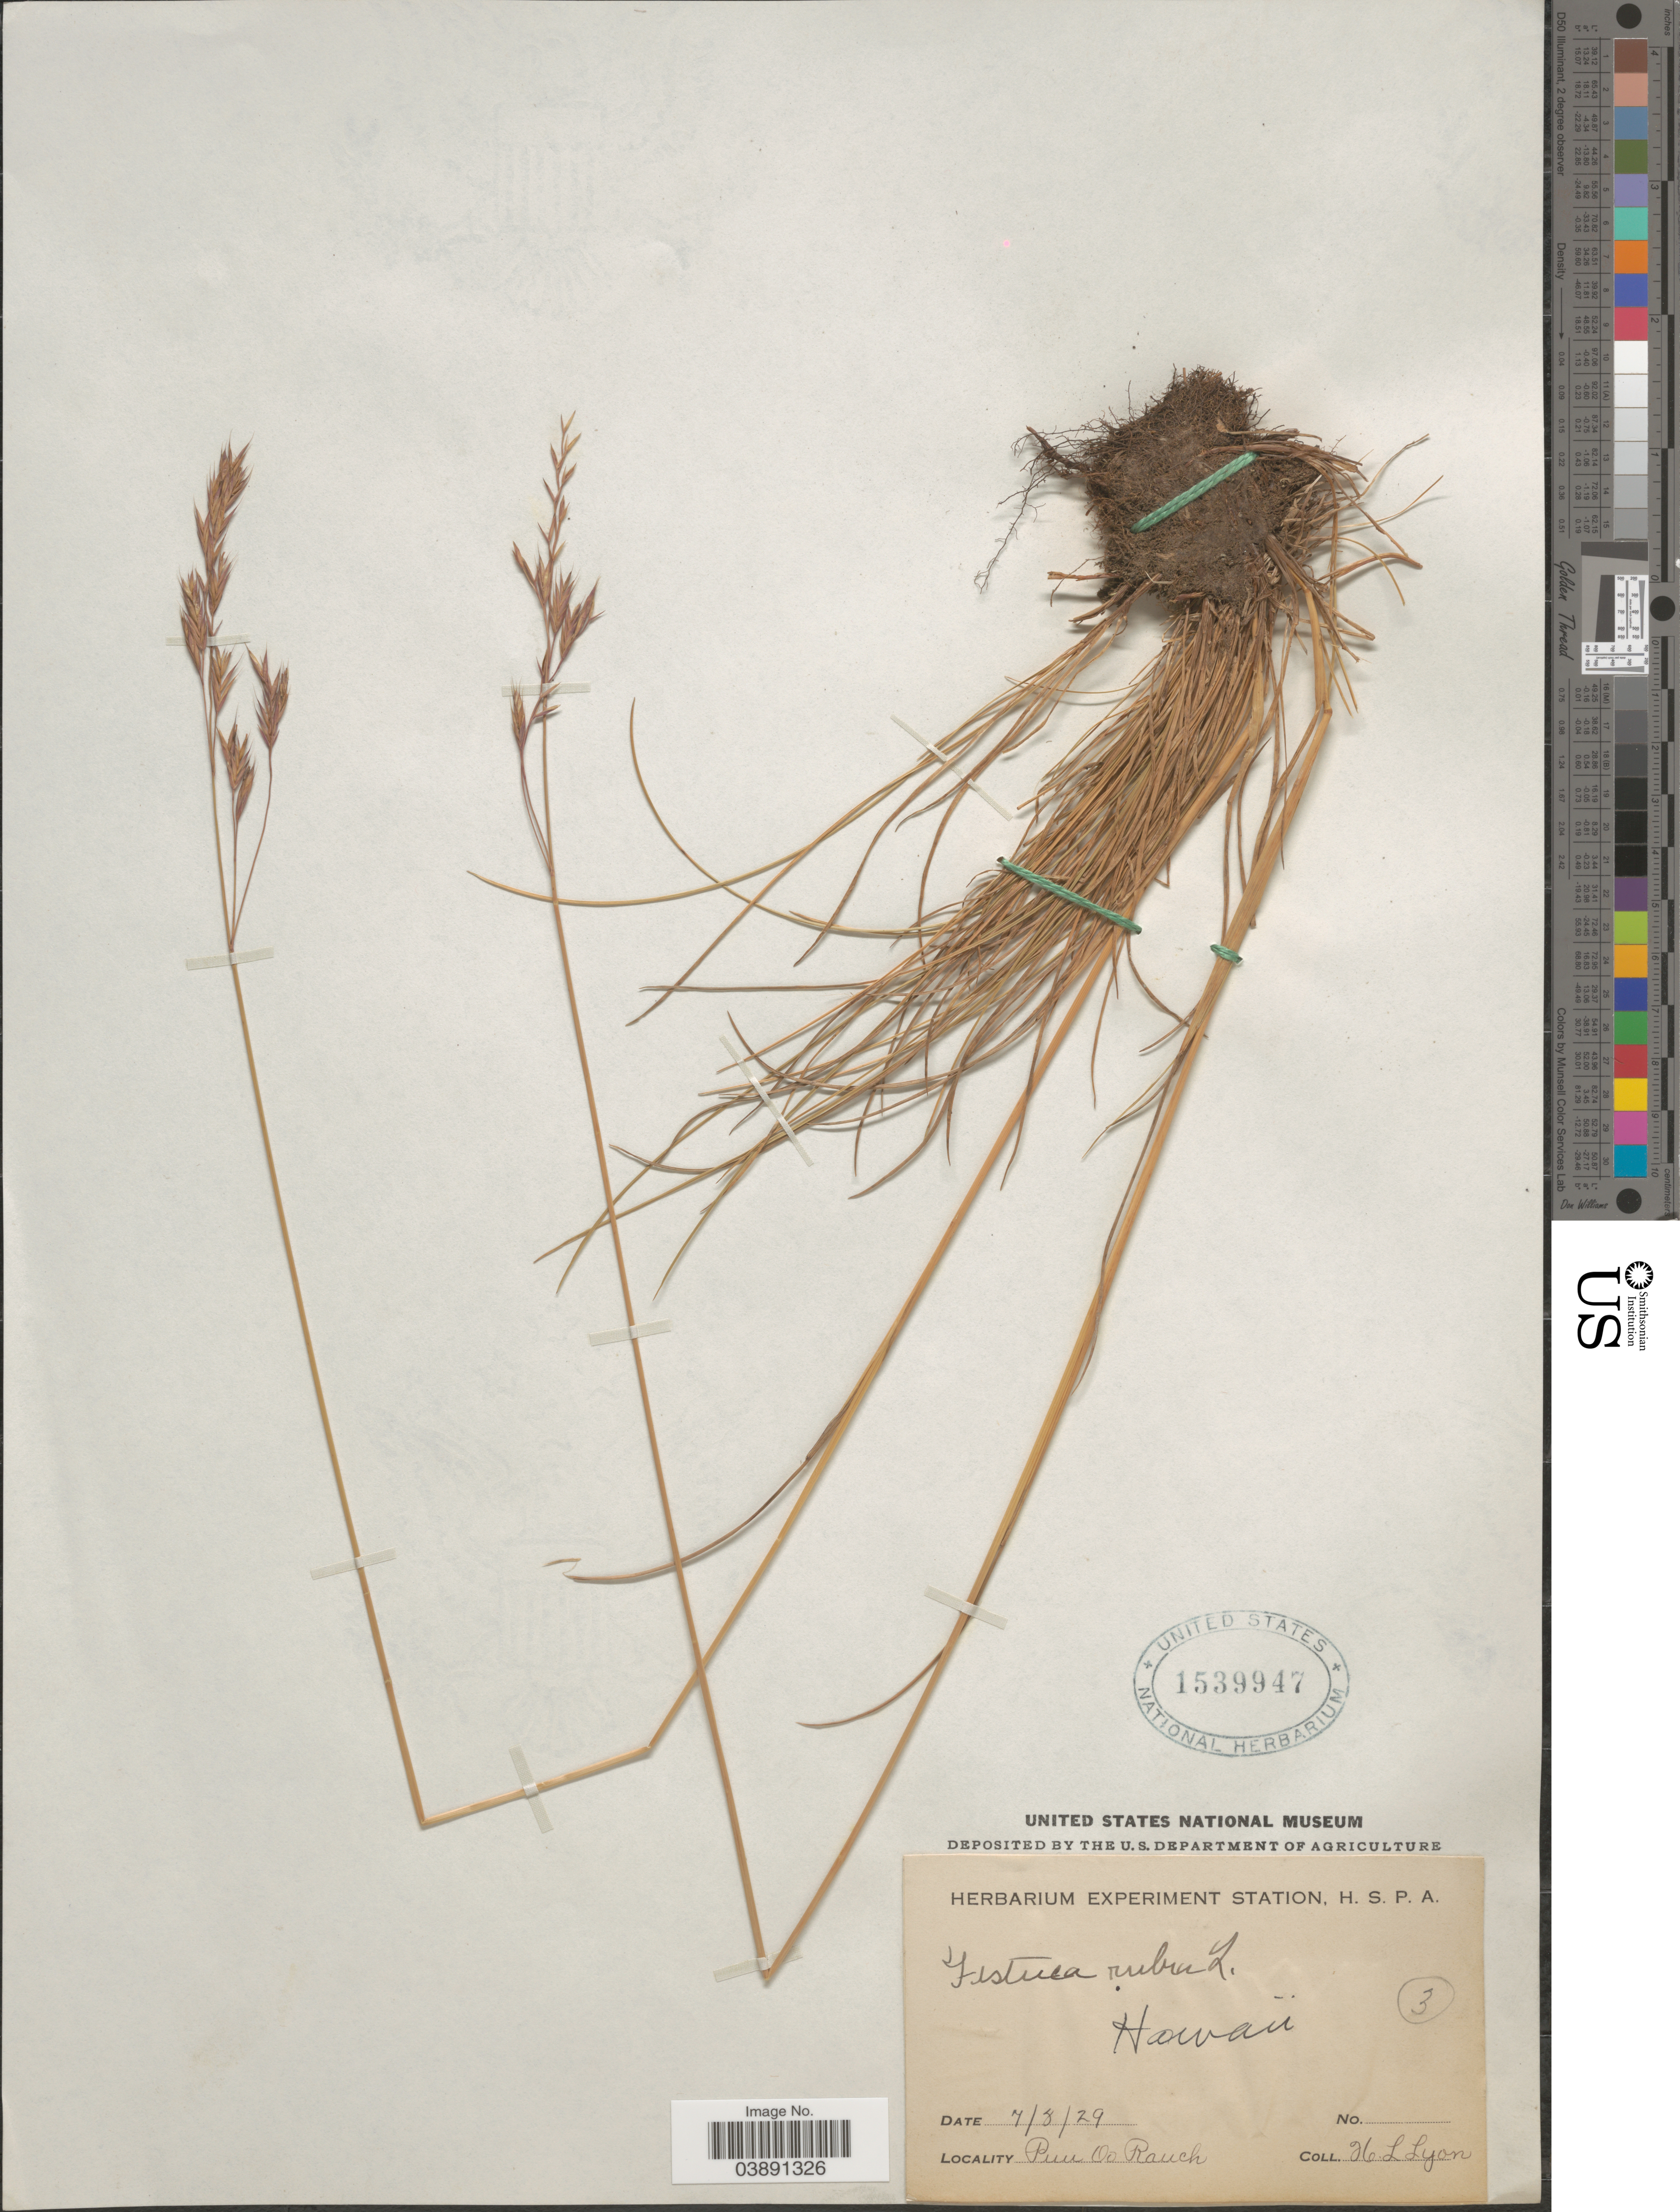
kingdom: Plantae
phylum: Tracheophyta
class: Liliopsida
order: Poales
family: Poaceae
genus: Festuca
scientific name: Festuca rubra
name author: L.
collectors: H. Lyon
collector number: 3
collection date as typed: Transcribed d/m/y: 8/7/29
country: United States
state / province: Hawaii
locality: Puu Oo Ranch.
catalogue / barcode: US 1539947